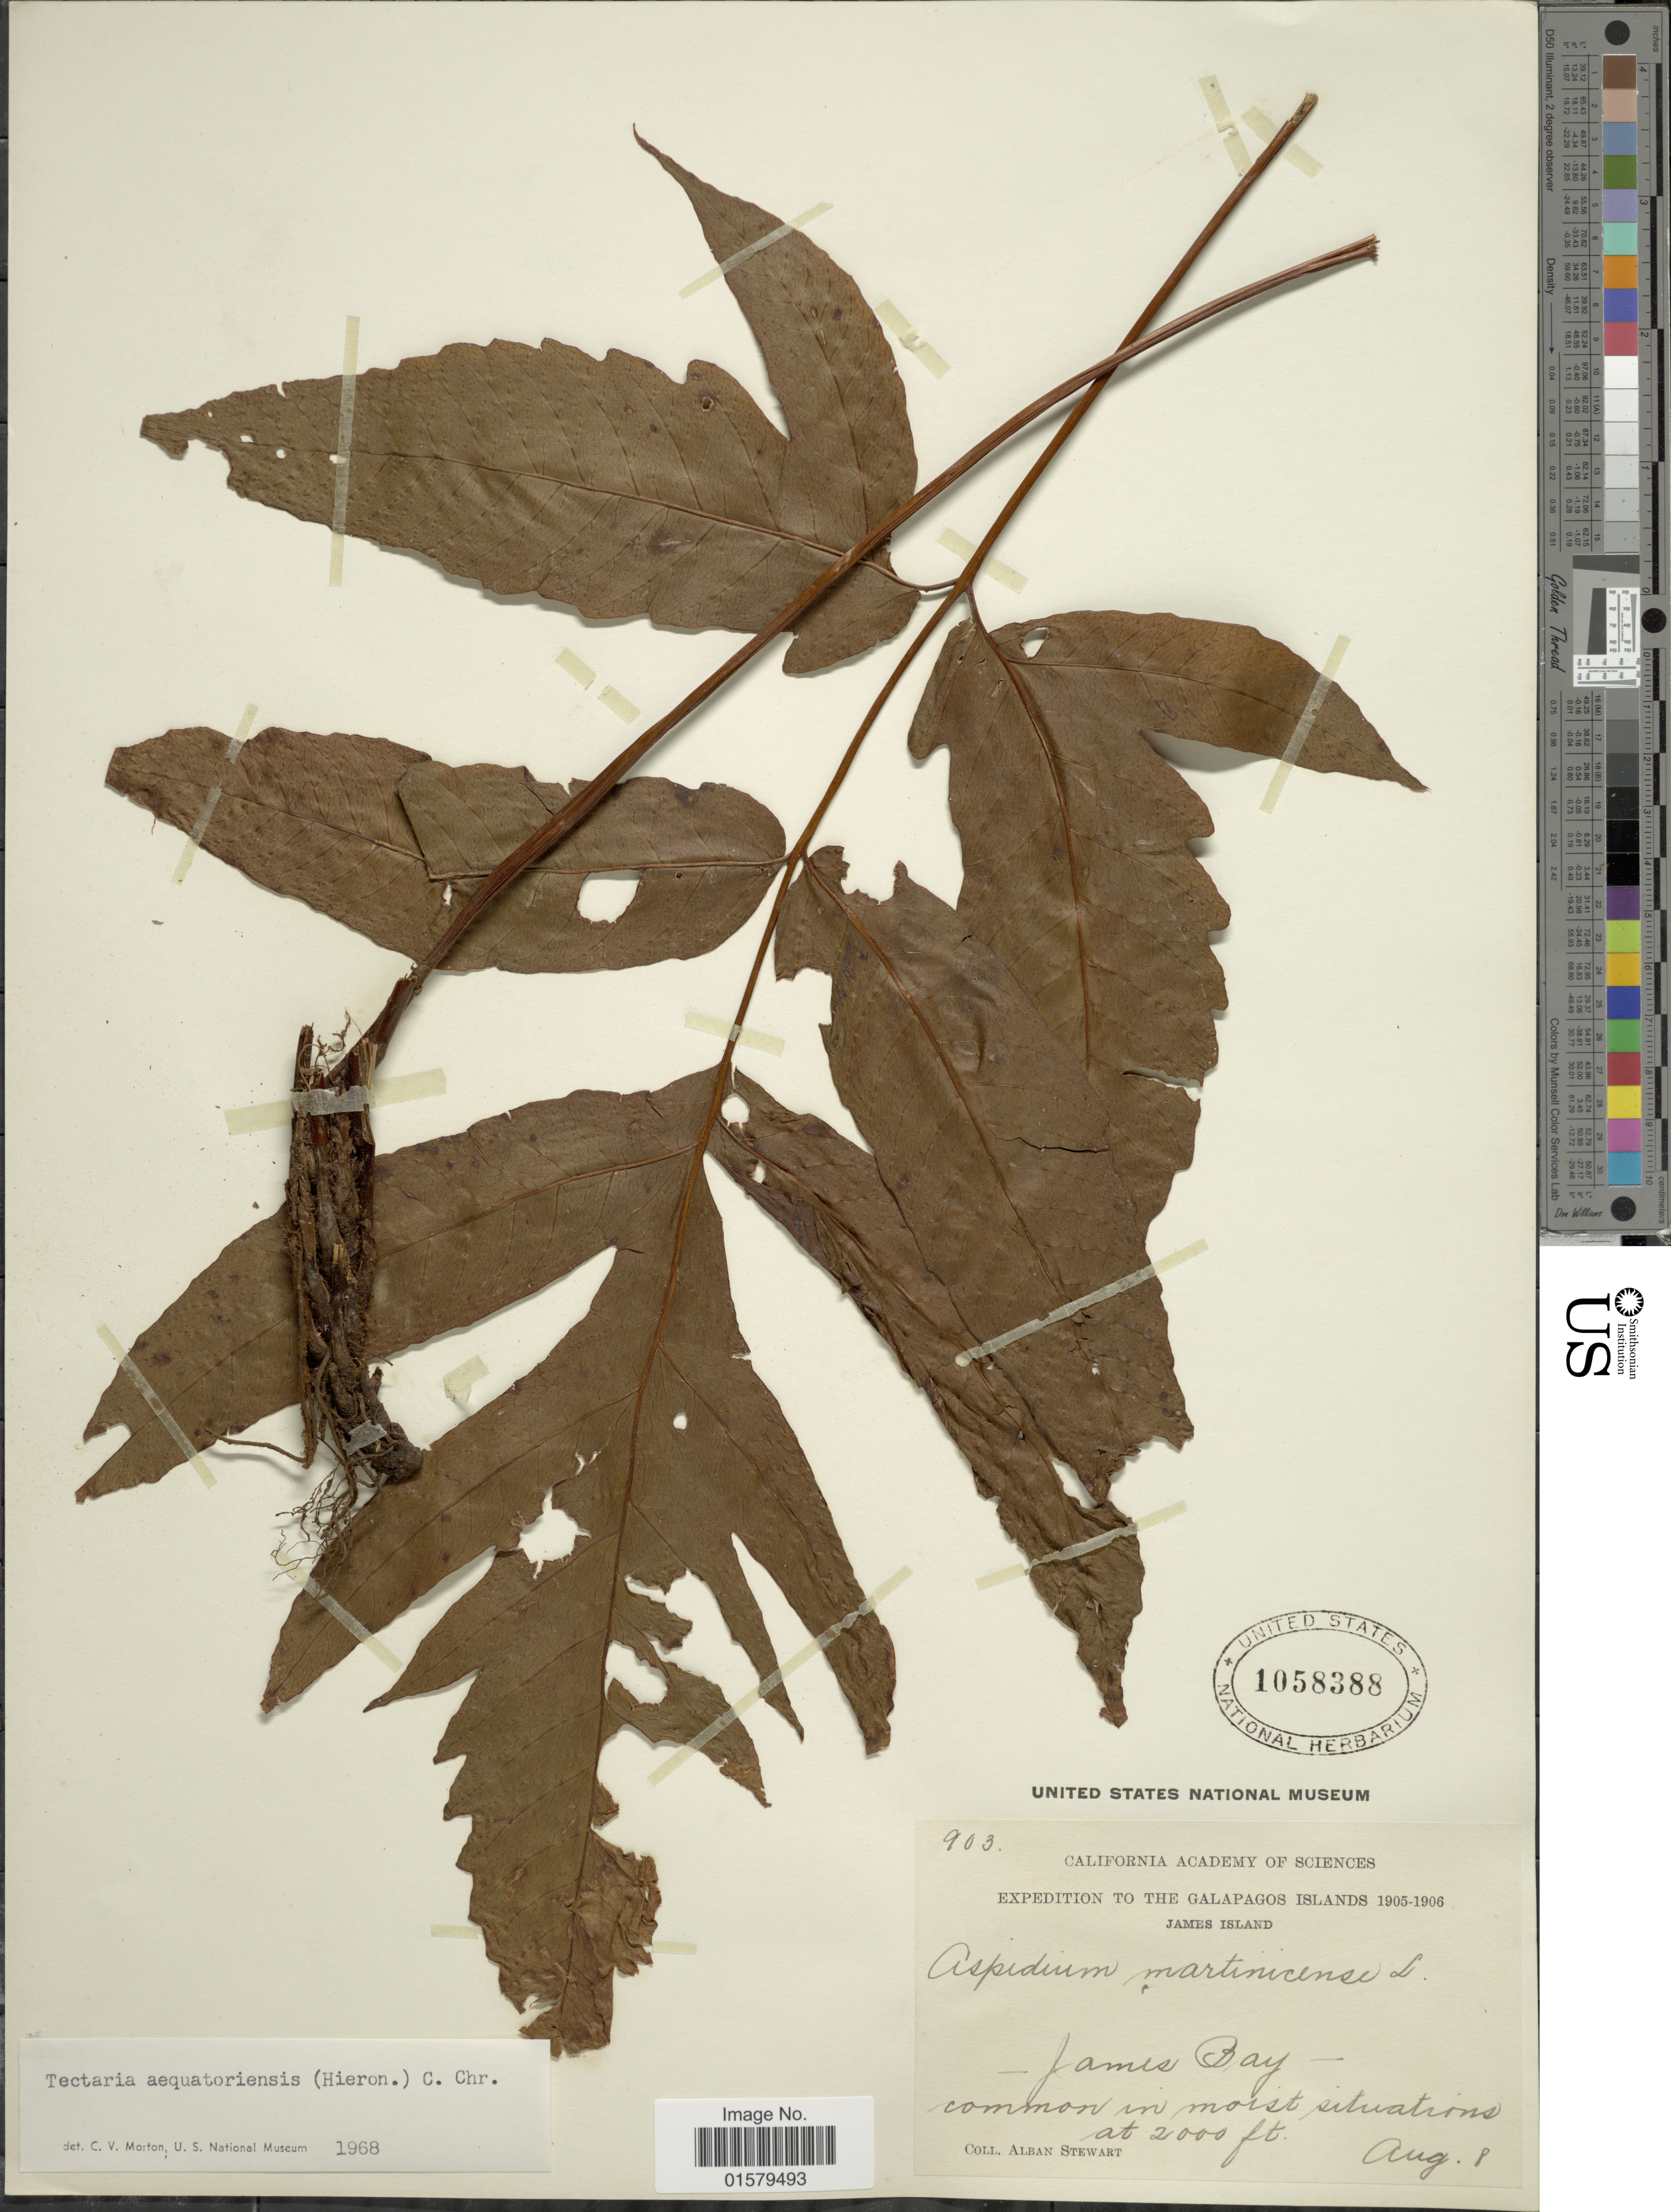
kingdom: Plantae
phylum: Tracheophyta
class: Polypodiopsida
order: Polypodiales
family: Tectariaceae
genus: Tectaria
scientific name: Tectaria aequatoriensis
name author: (Hieron.) C. Chr.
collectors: A. Stewart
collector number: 903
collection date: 1905-08-08/1906-08-08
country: Ecuador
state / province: Colón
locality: The Galapos Islands, James Island, James Bay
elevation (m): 610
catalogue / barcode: US 1058388